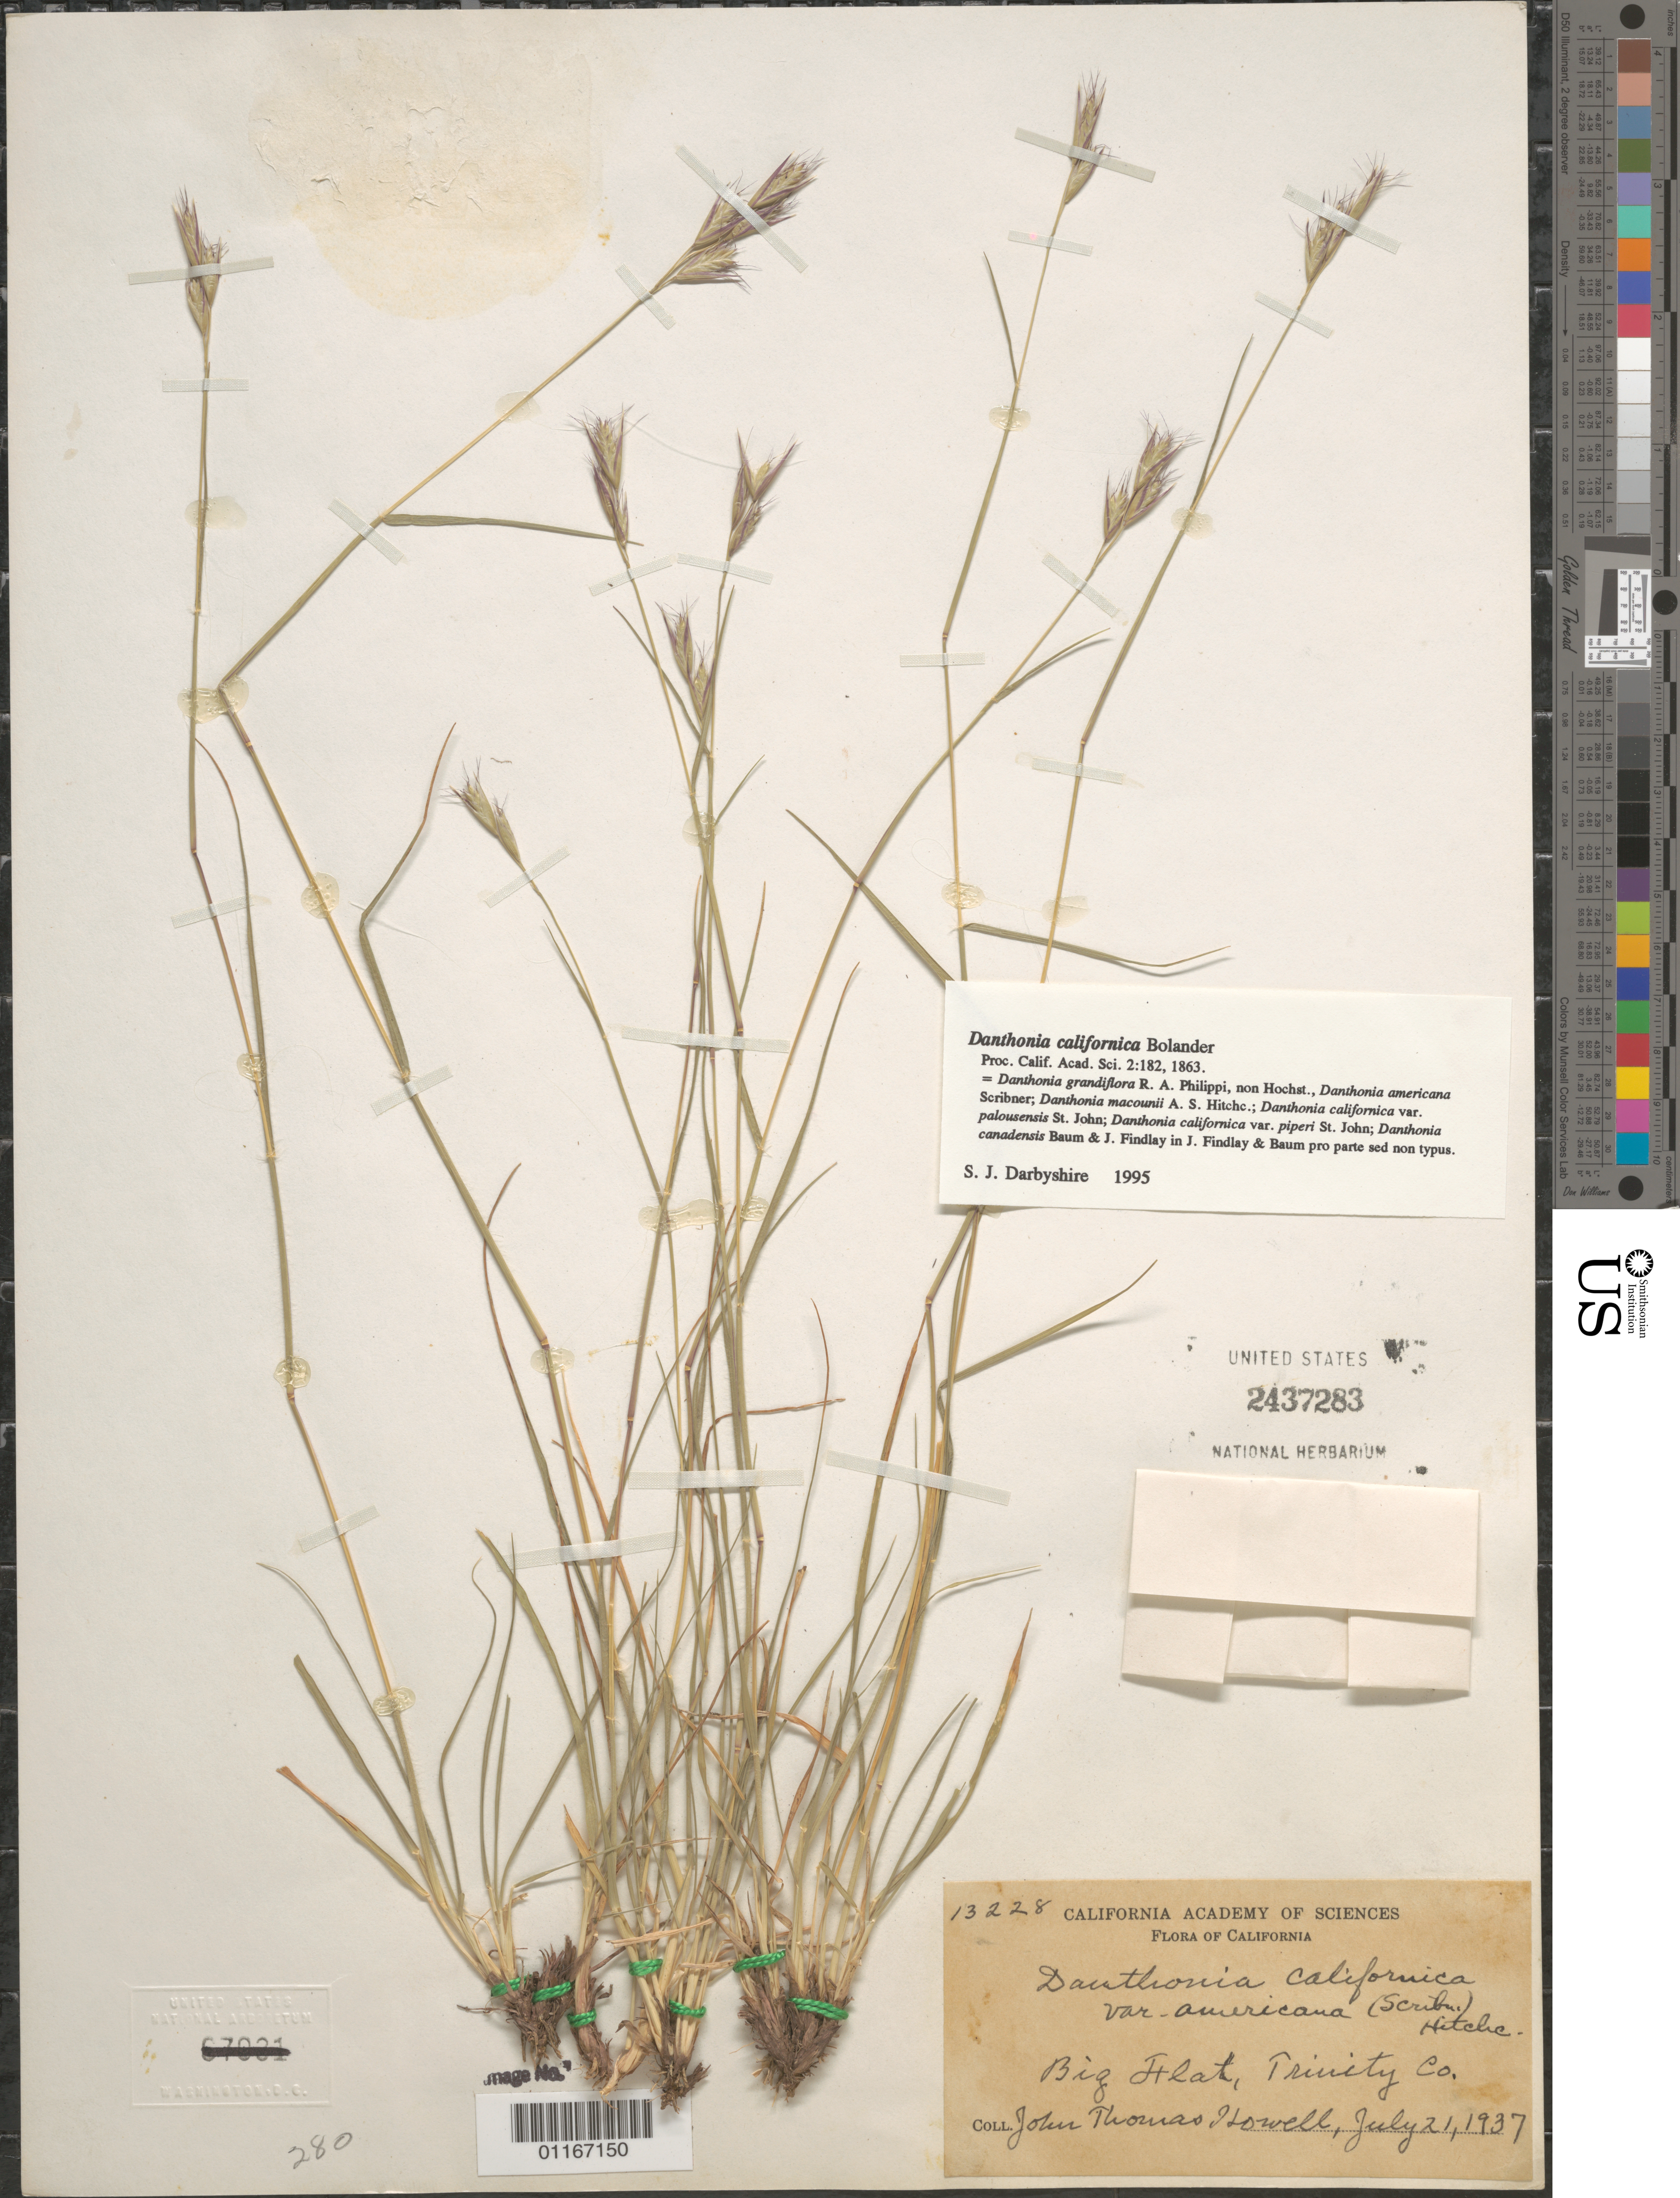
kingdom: Plantae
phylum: Tracheophyta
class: Liliopsida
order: Poales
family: Poaceae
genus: Danthonia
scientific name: Danthonia californica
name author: Bol.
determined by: Darbyshire, S. J.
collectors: J. T. Howell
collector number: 13228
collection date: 1937-07-21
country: United States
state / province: California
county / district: Trinity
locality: Big Heat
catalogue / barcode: US 2437283